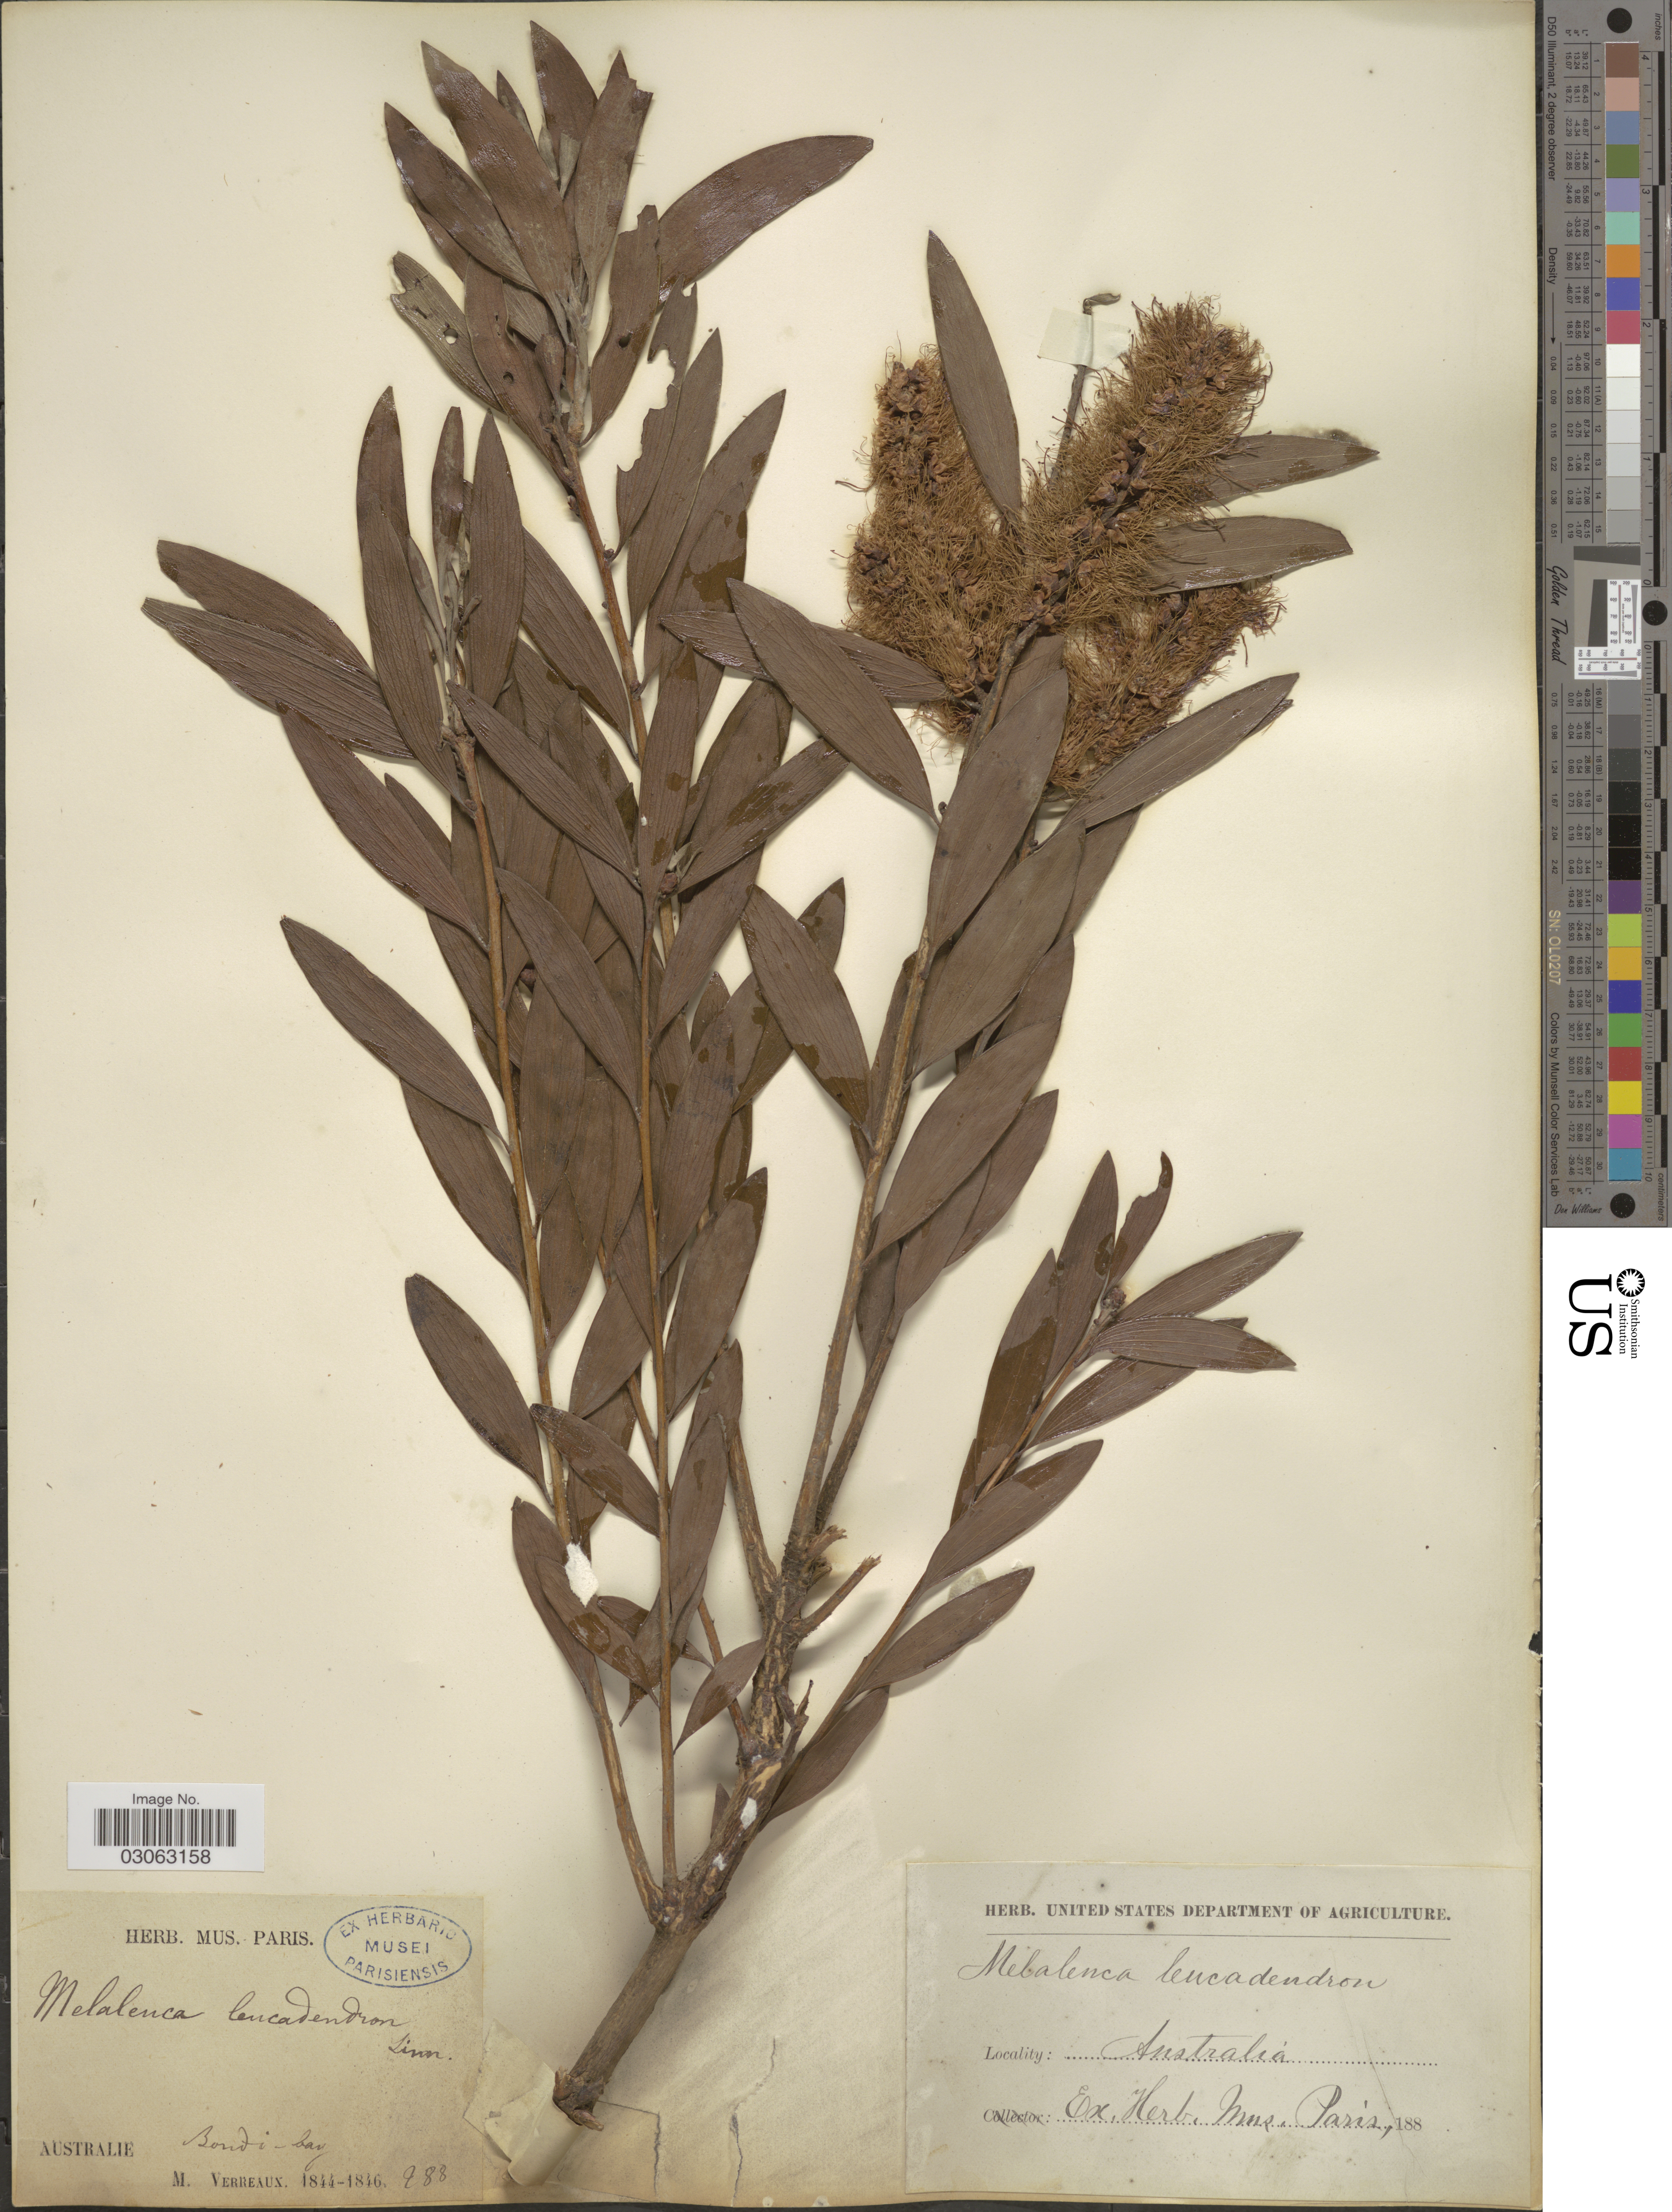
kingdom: Plantae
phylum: Tracheophyta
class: Magnoliopsida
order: Myrtales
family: Myrtaceae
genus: Melaleuca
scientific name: Melaleuca leucadendra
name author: (L.) L.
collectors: M. Verreaux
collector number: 288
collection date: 1844/1846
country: Australia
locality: Bondi-bay.